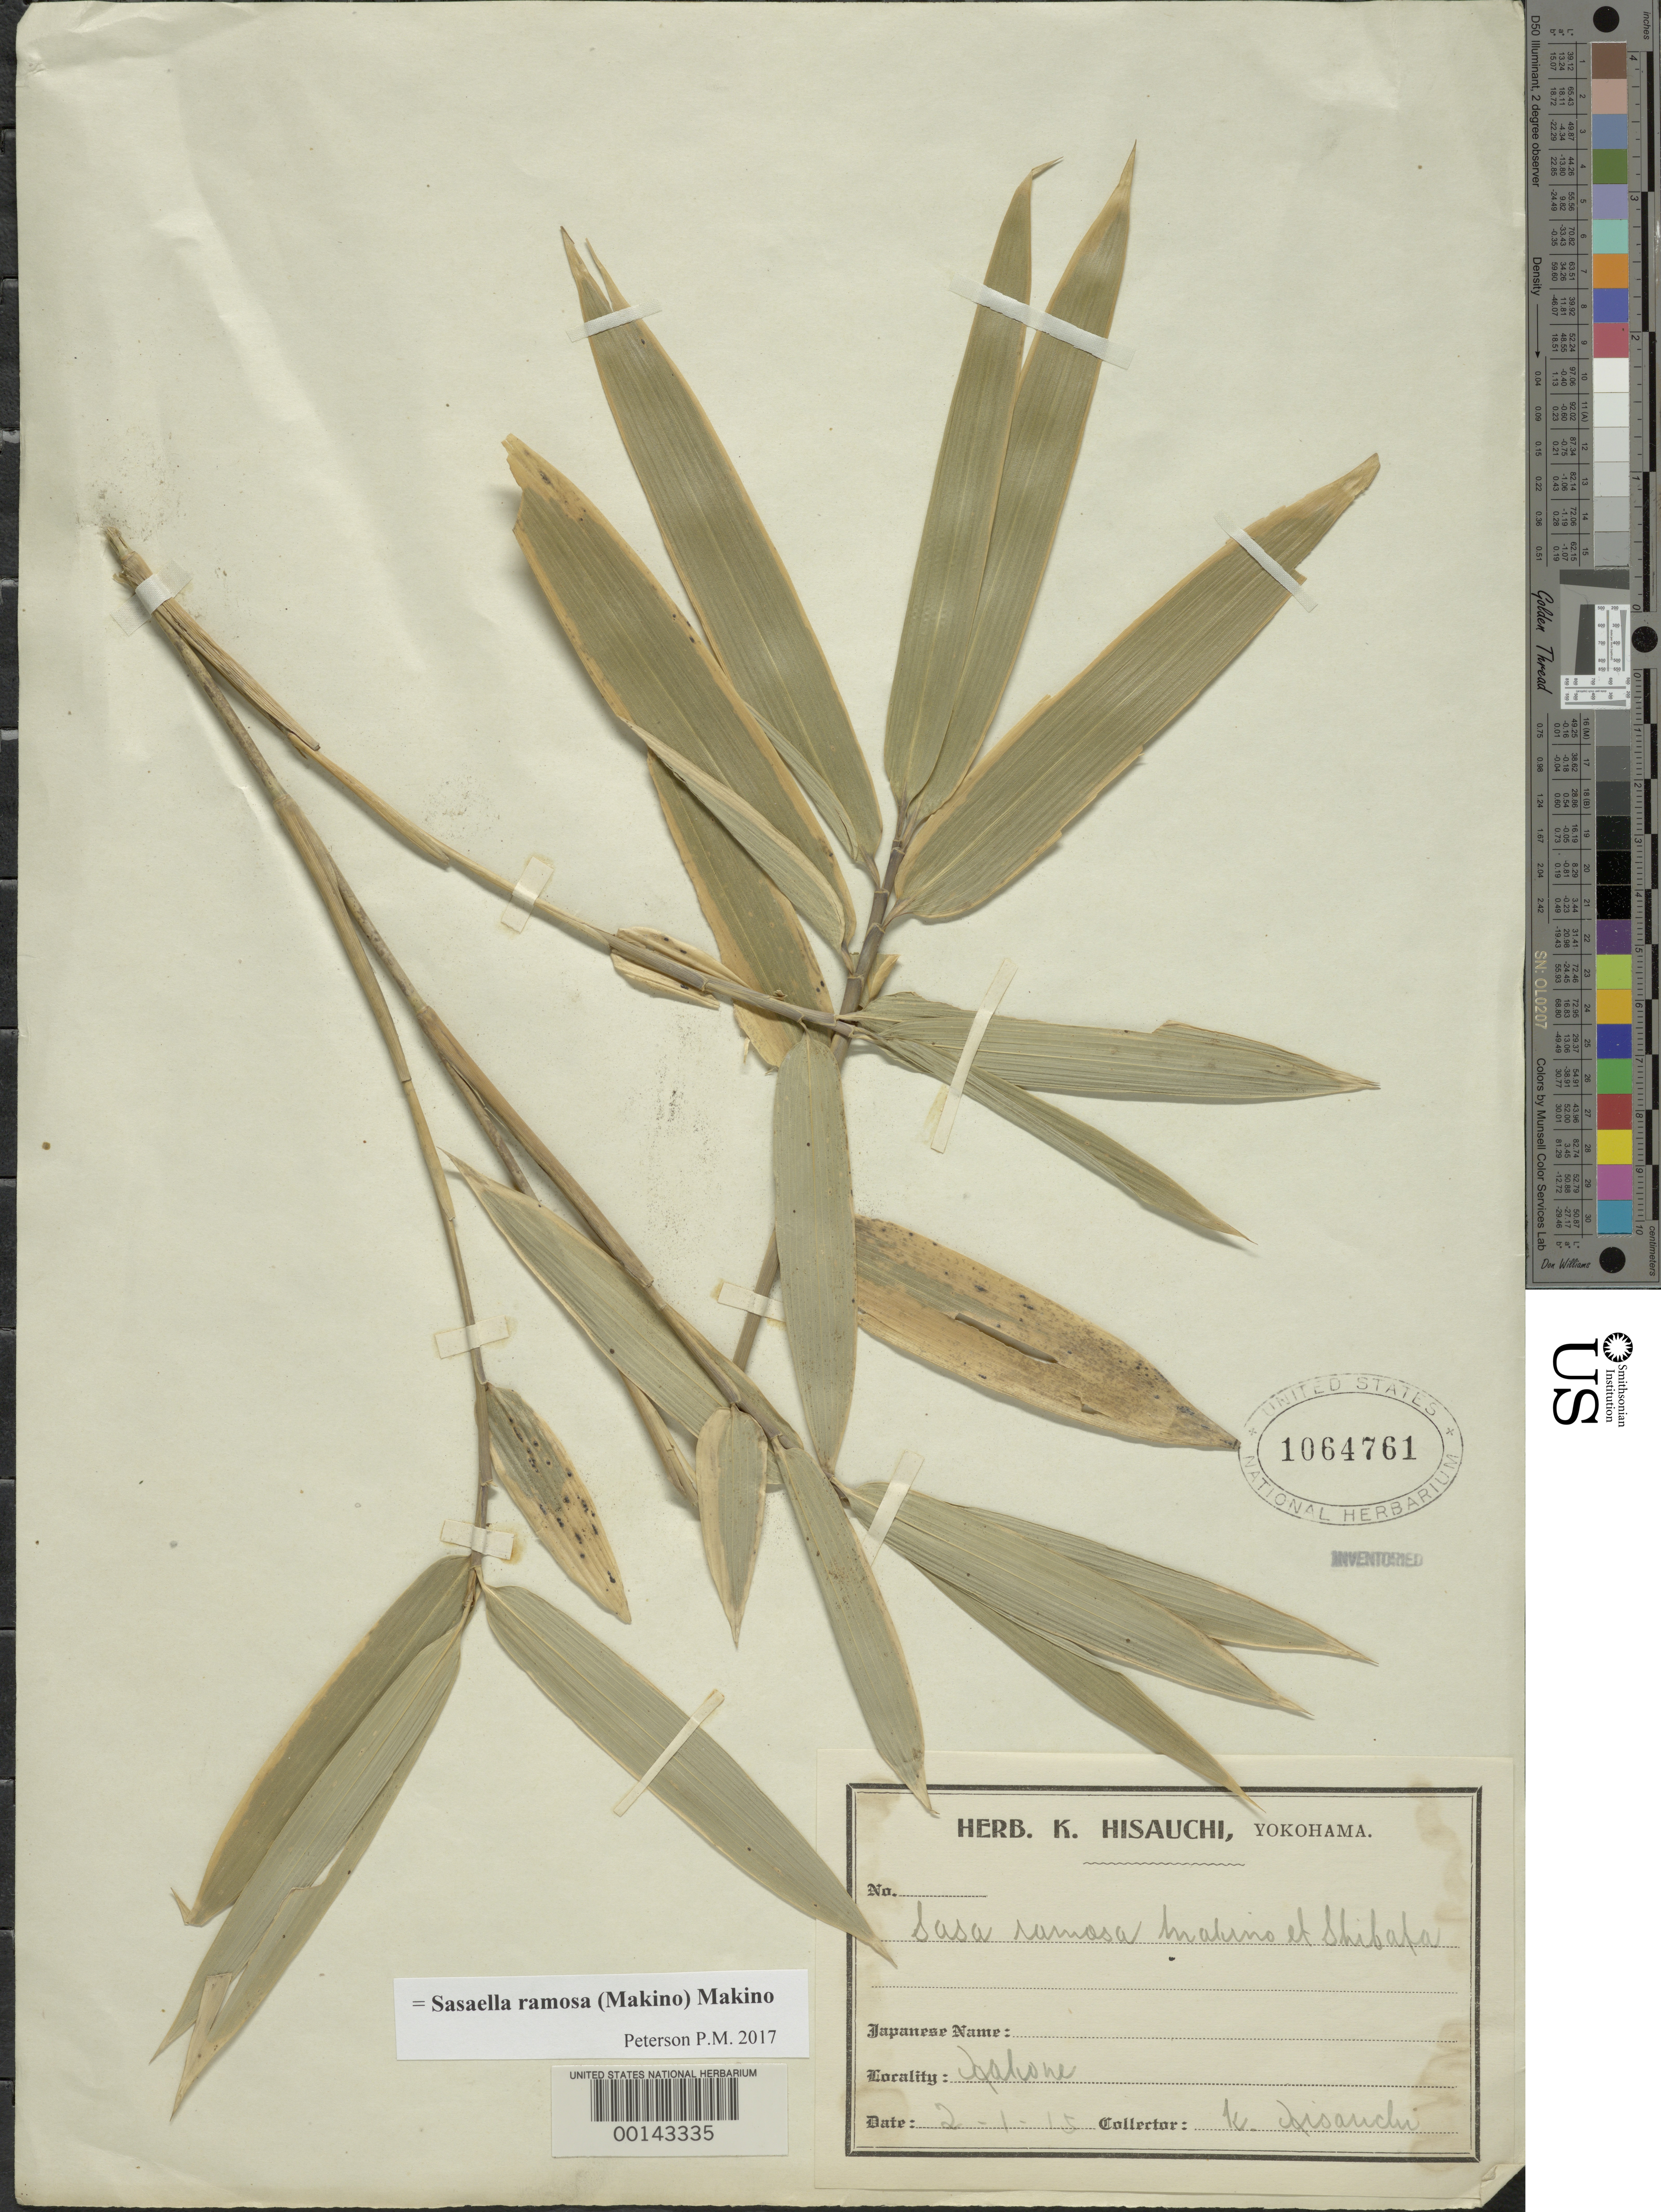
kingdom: Plantae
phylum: Tracheophyta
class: Liliopsida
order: Poales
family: Poaceae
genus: Sasaella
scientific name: Sasaella ramosa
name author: (Makino) Makino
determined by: Poaceae Reorganization Project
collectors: K. Hisauchi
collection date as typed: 02 Jan 1915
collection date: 1915-01-02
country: Japan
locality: Mt. kakone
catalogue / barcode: US 1064761